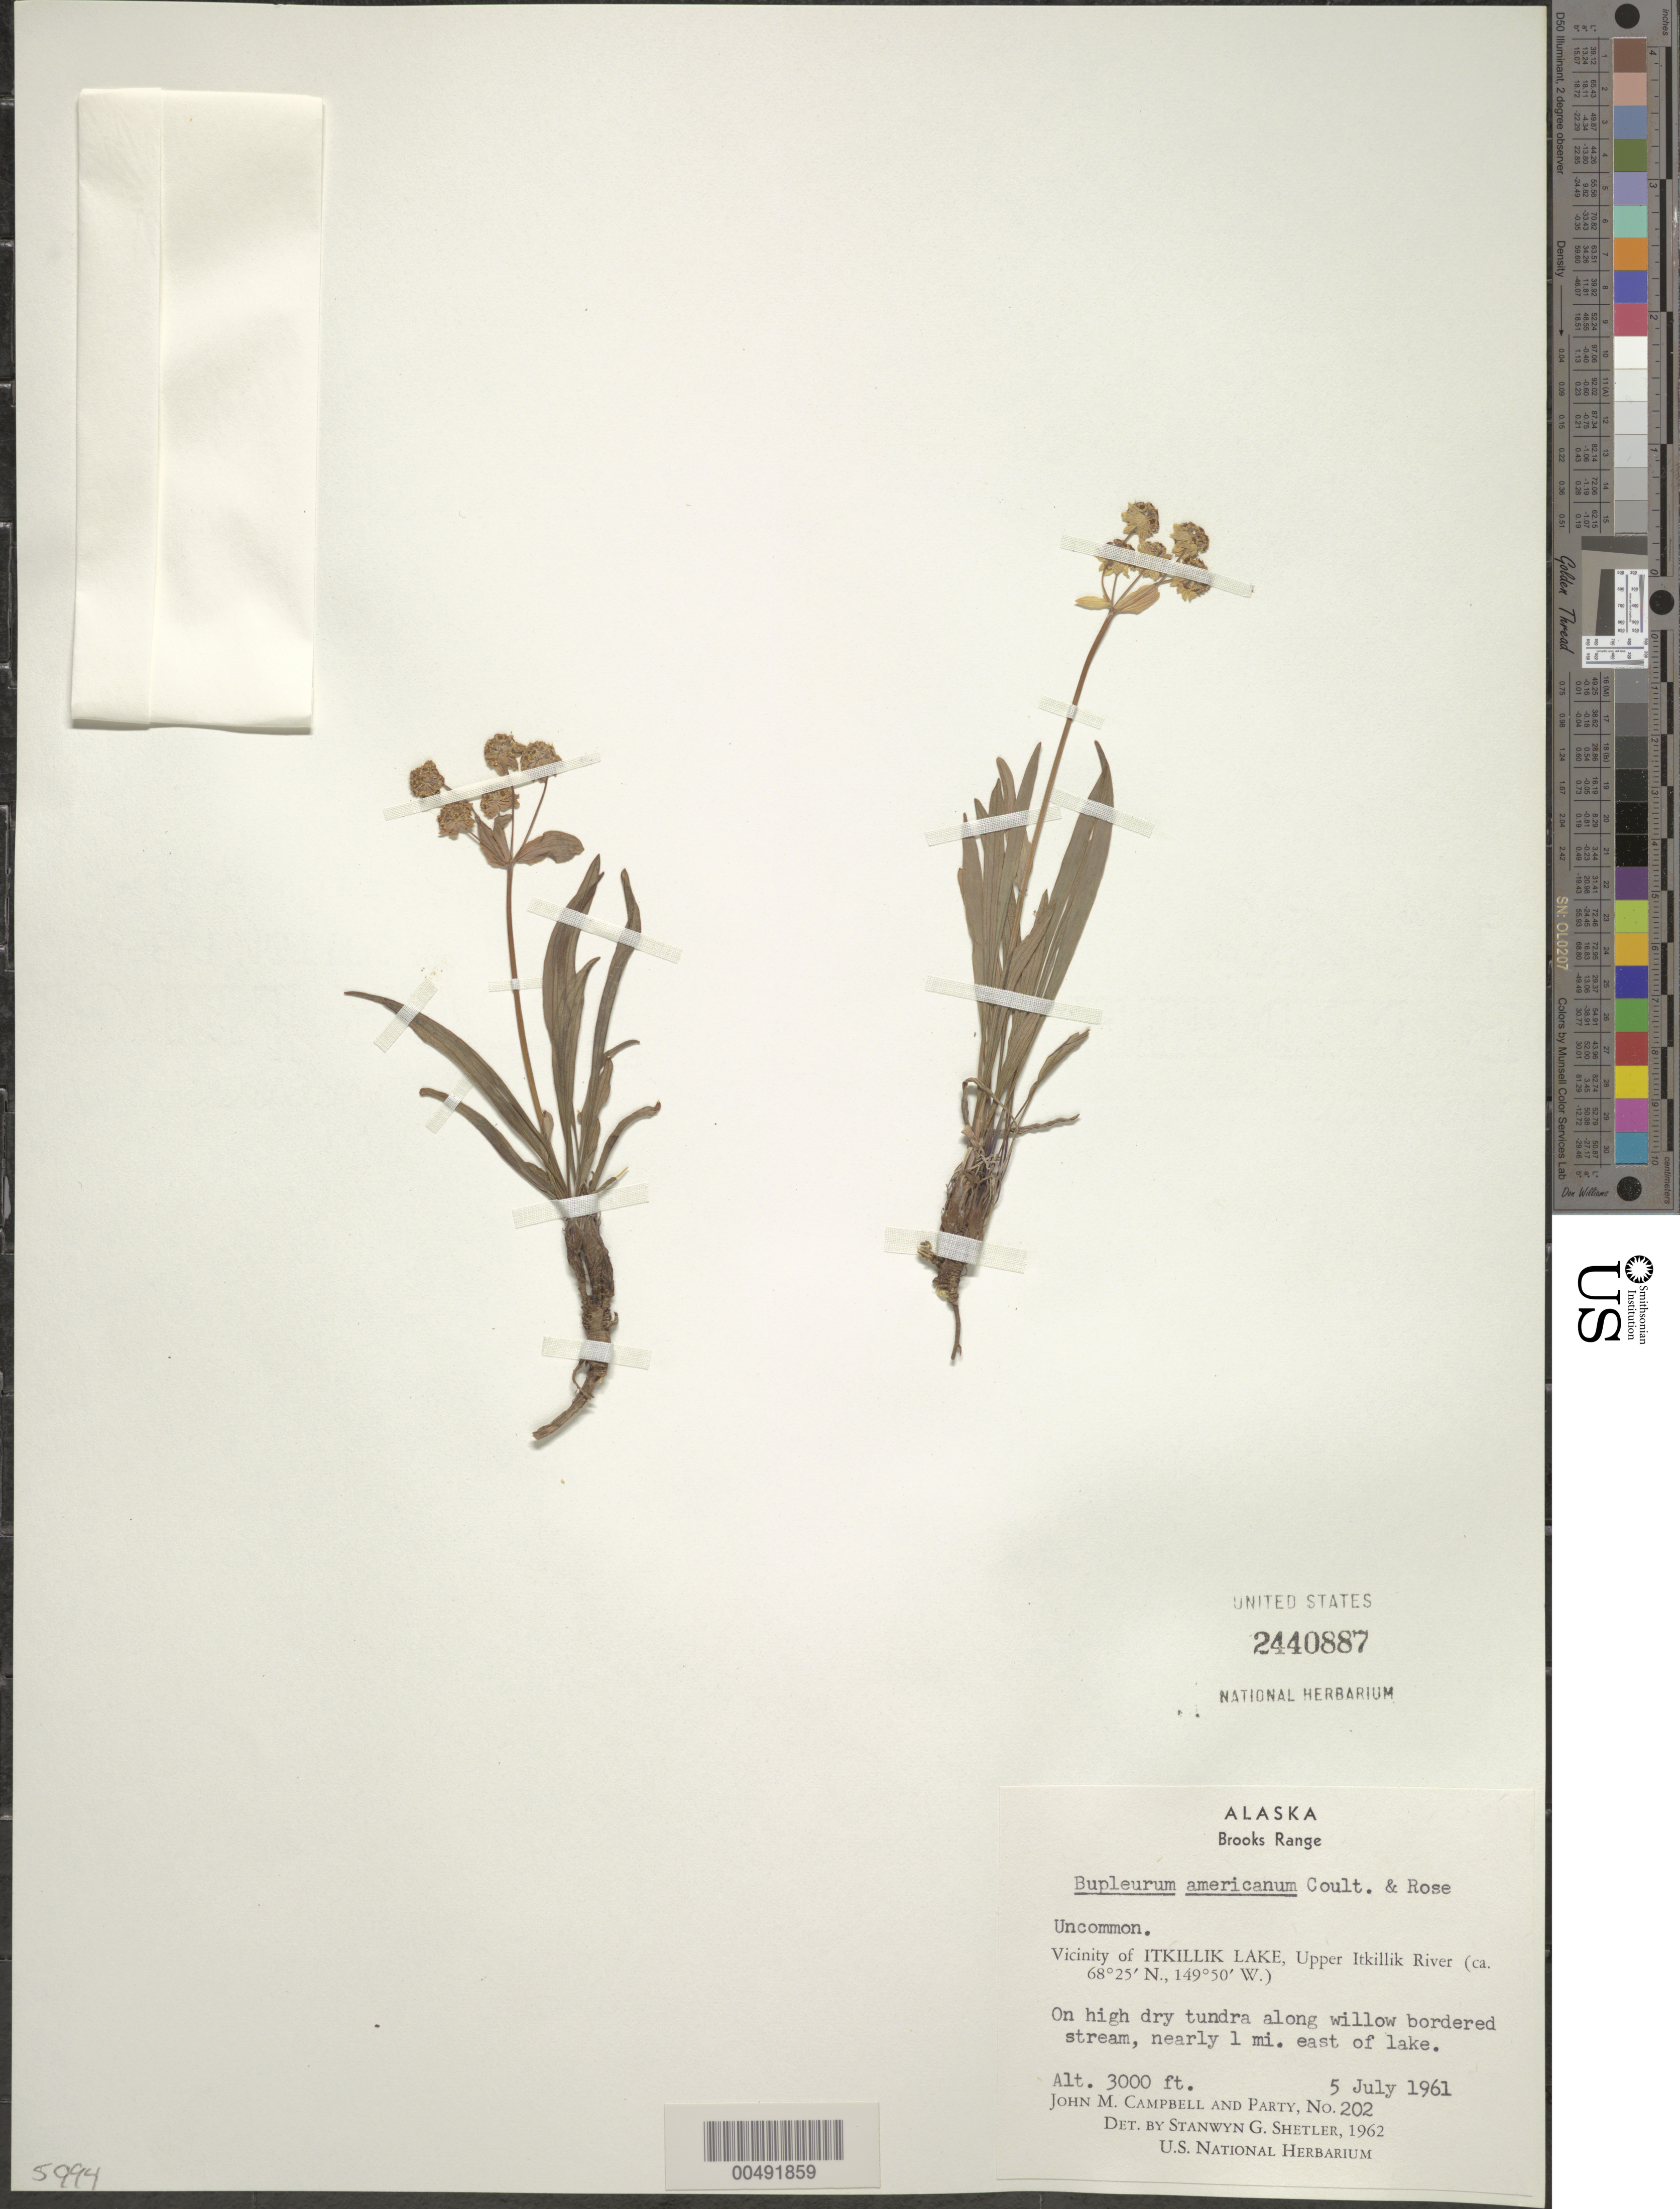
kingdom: Plantae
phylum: Tracheophyta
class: Magnoliopsida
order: Apiales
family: Apiaceae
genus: Bupleurum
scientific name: Bupleurum americanum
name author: J.M. Coult. & Rose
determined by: Shetler, Stanwyn G., (US), NMNH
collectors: J. M. Campbell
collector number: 202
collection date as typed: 05 Jul 1961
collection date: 1961-07-05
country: United States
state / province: Alaska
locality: Brooks Range, Upper Itkillik River, nearly 1 mi. E of Itkillik Lake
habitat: on high dry tundra along willow-bordered stream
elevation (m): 914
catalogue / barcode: US 2440887